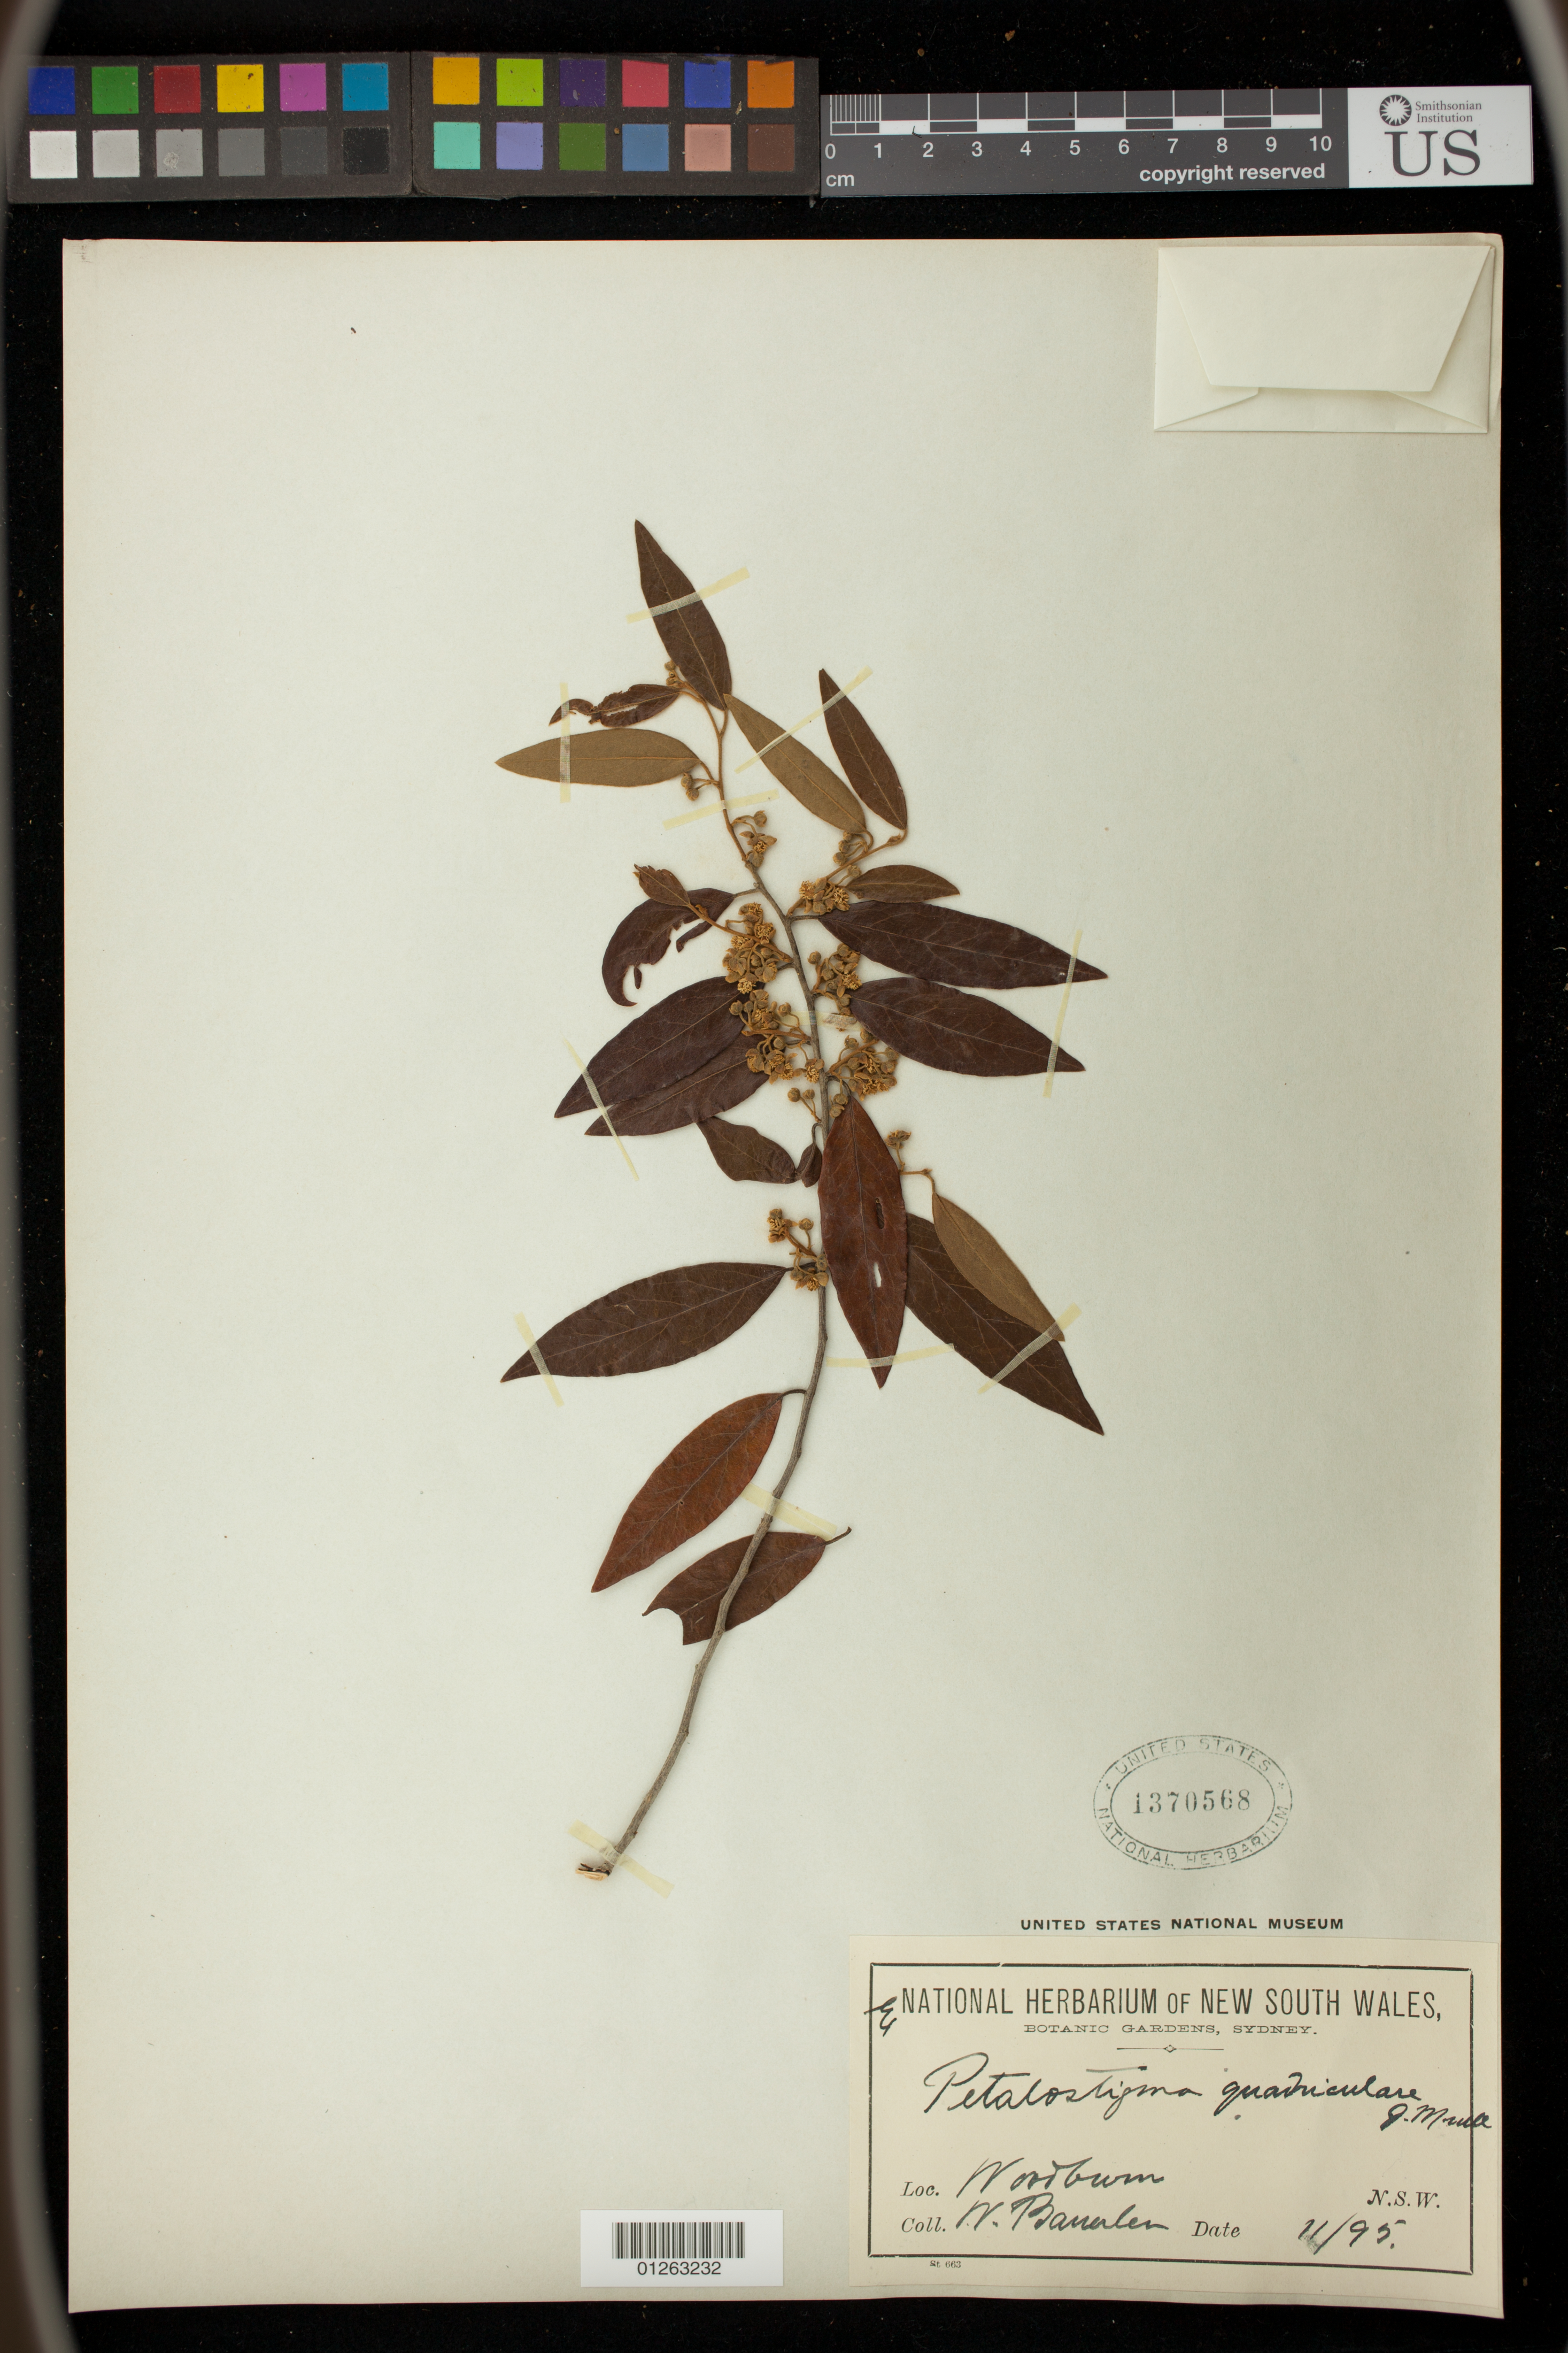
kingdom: Plantae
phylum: Tracheophyta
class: Magnoliopsida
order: Malpighiales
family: Picrodendraceae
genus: Petalostigma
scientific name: Petalostigma quadriloculare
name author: F. Muell.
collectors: W. Bauerlen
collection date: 1895-11-01/1895-11-30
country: Australia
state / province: New South Wales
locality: Woodburn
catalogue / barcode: US 1370568